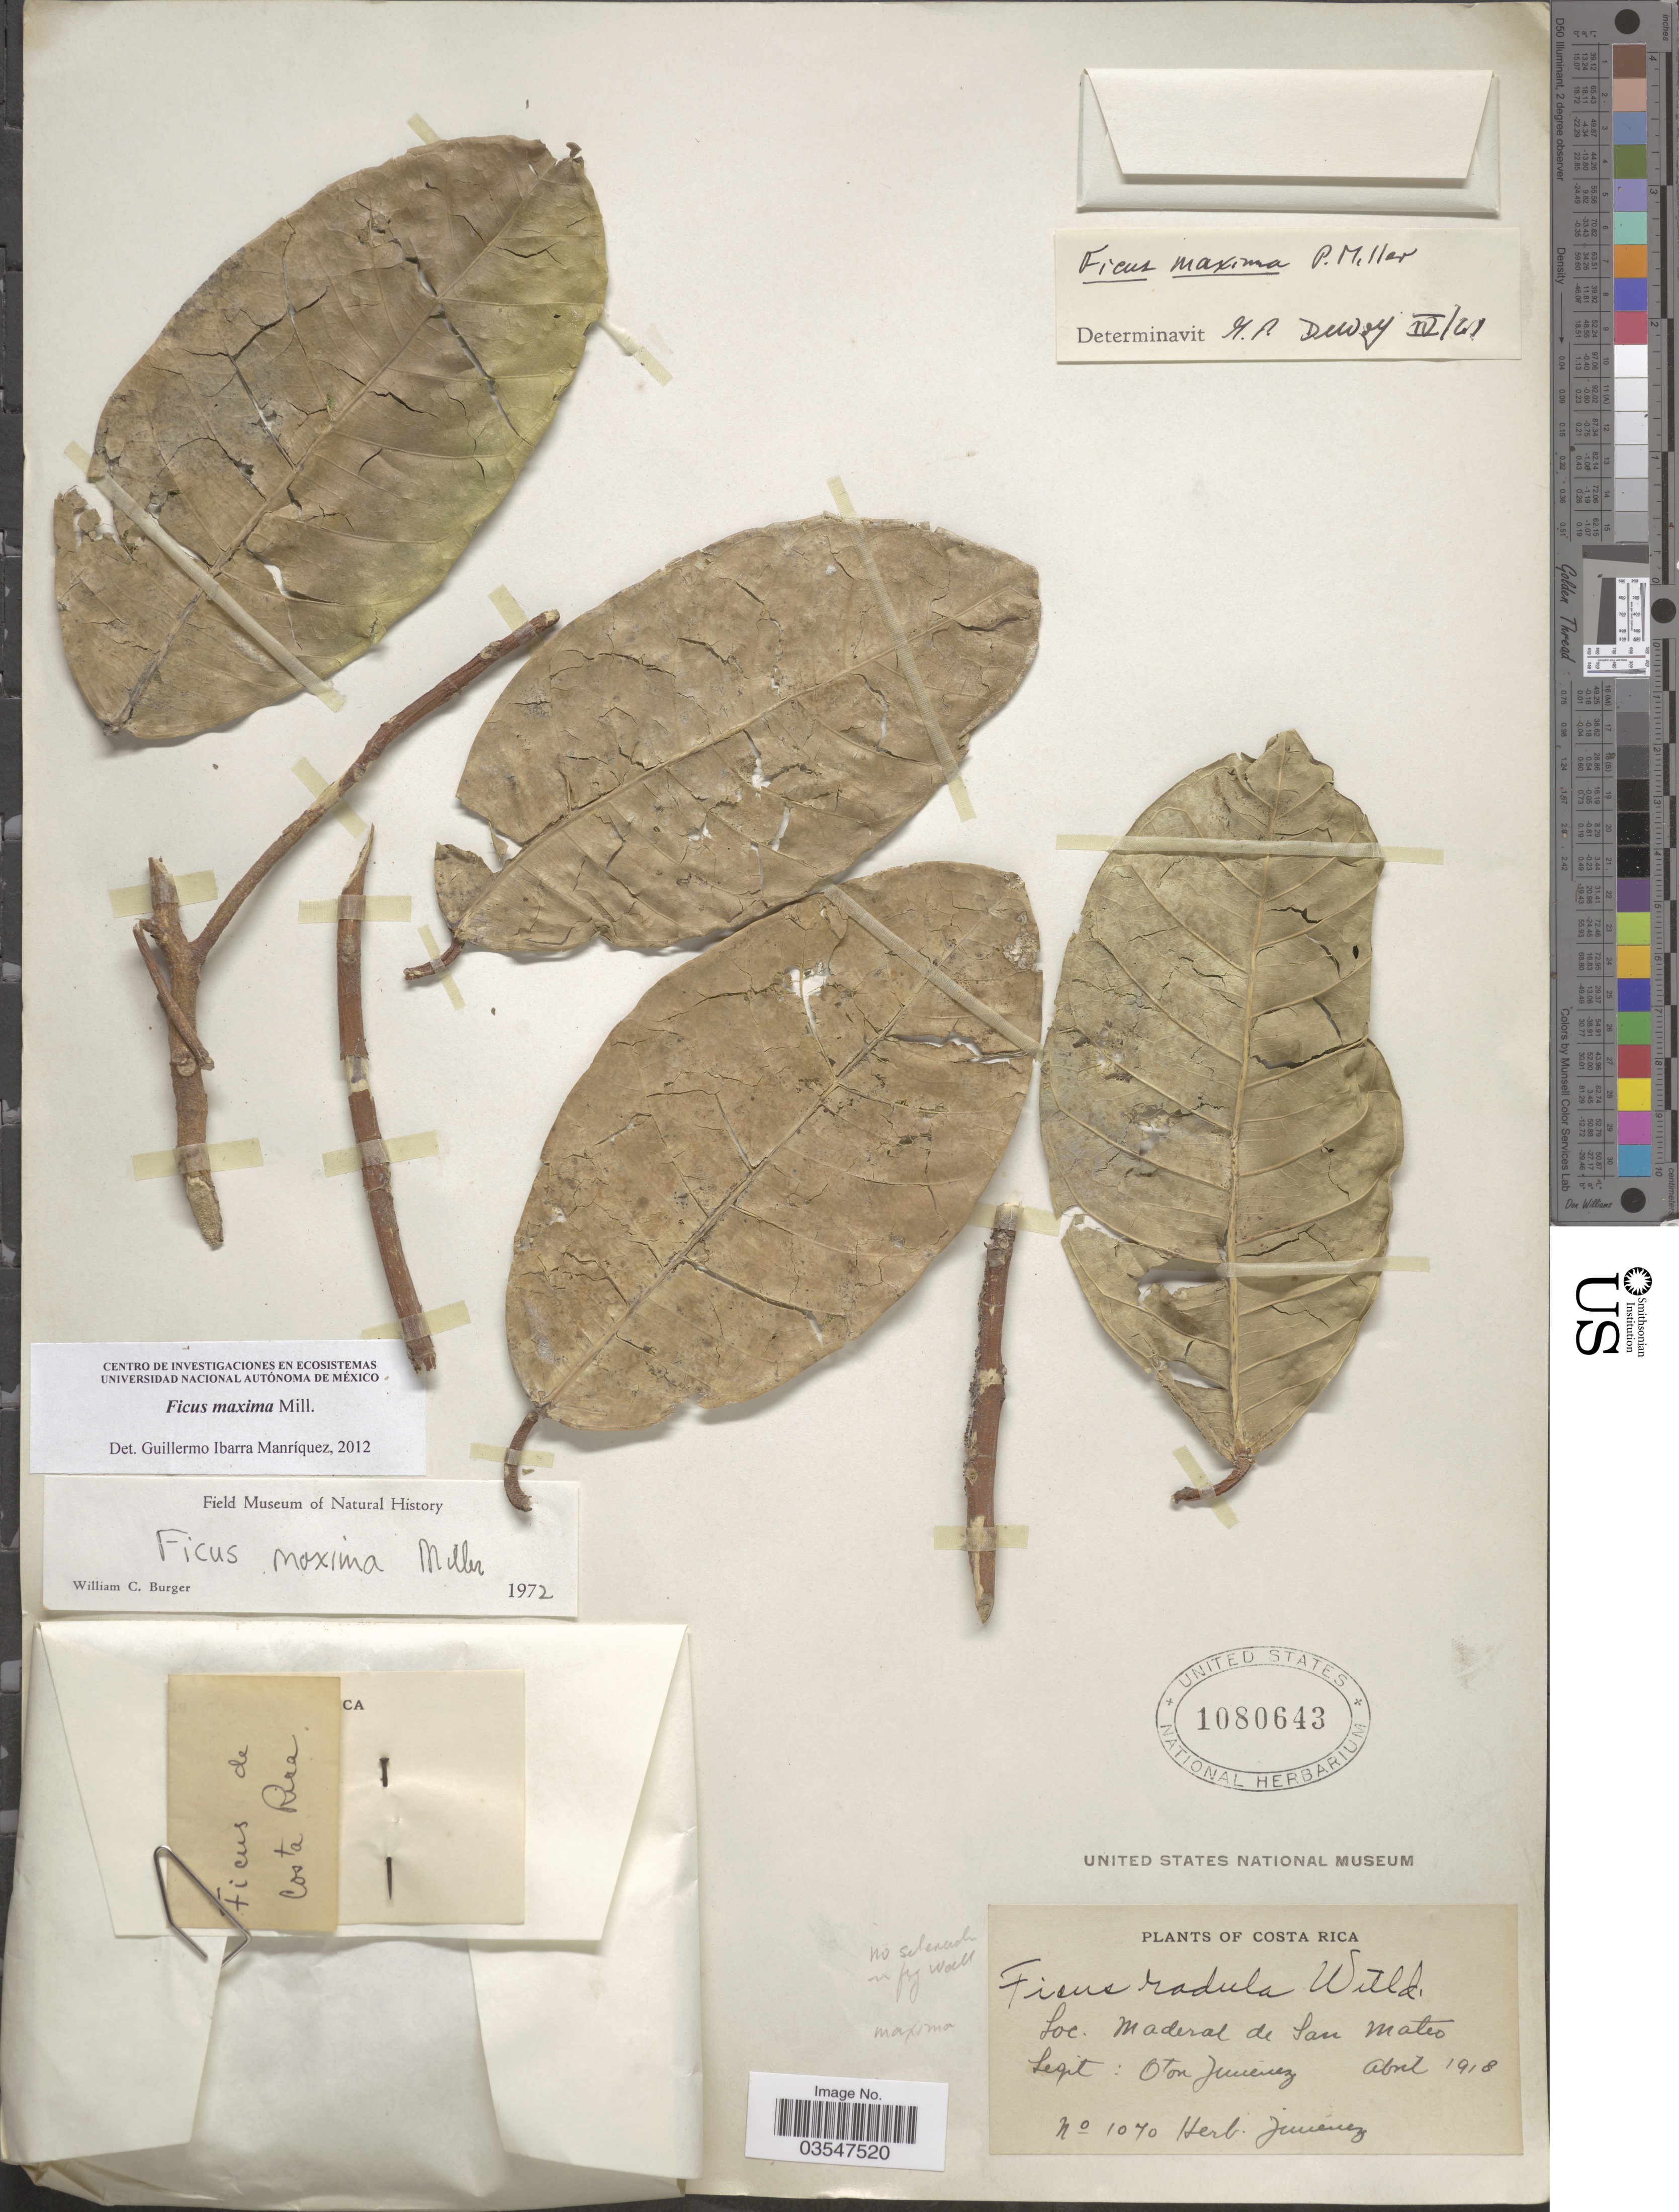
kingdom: Plantae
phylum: Tracheophyta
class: Magnoliopsida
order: Rosales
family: Moraceae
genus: Ficus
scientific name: Ficus maxima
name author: Mill.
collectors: O. Jimenez L.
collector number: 1070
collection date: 1918-04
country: Costa Rica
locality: Maderal de San Mateo.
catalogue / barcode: US 1080643